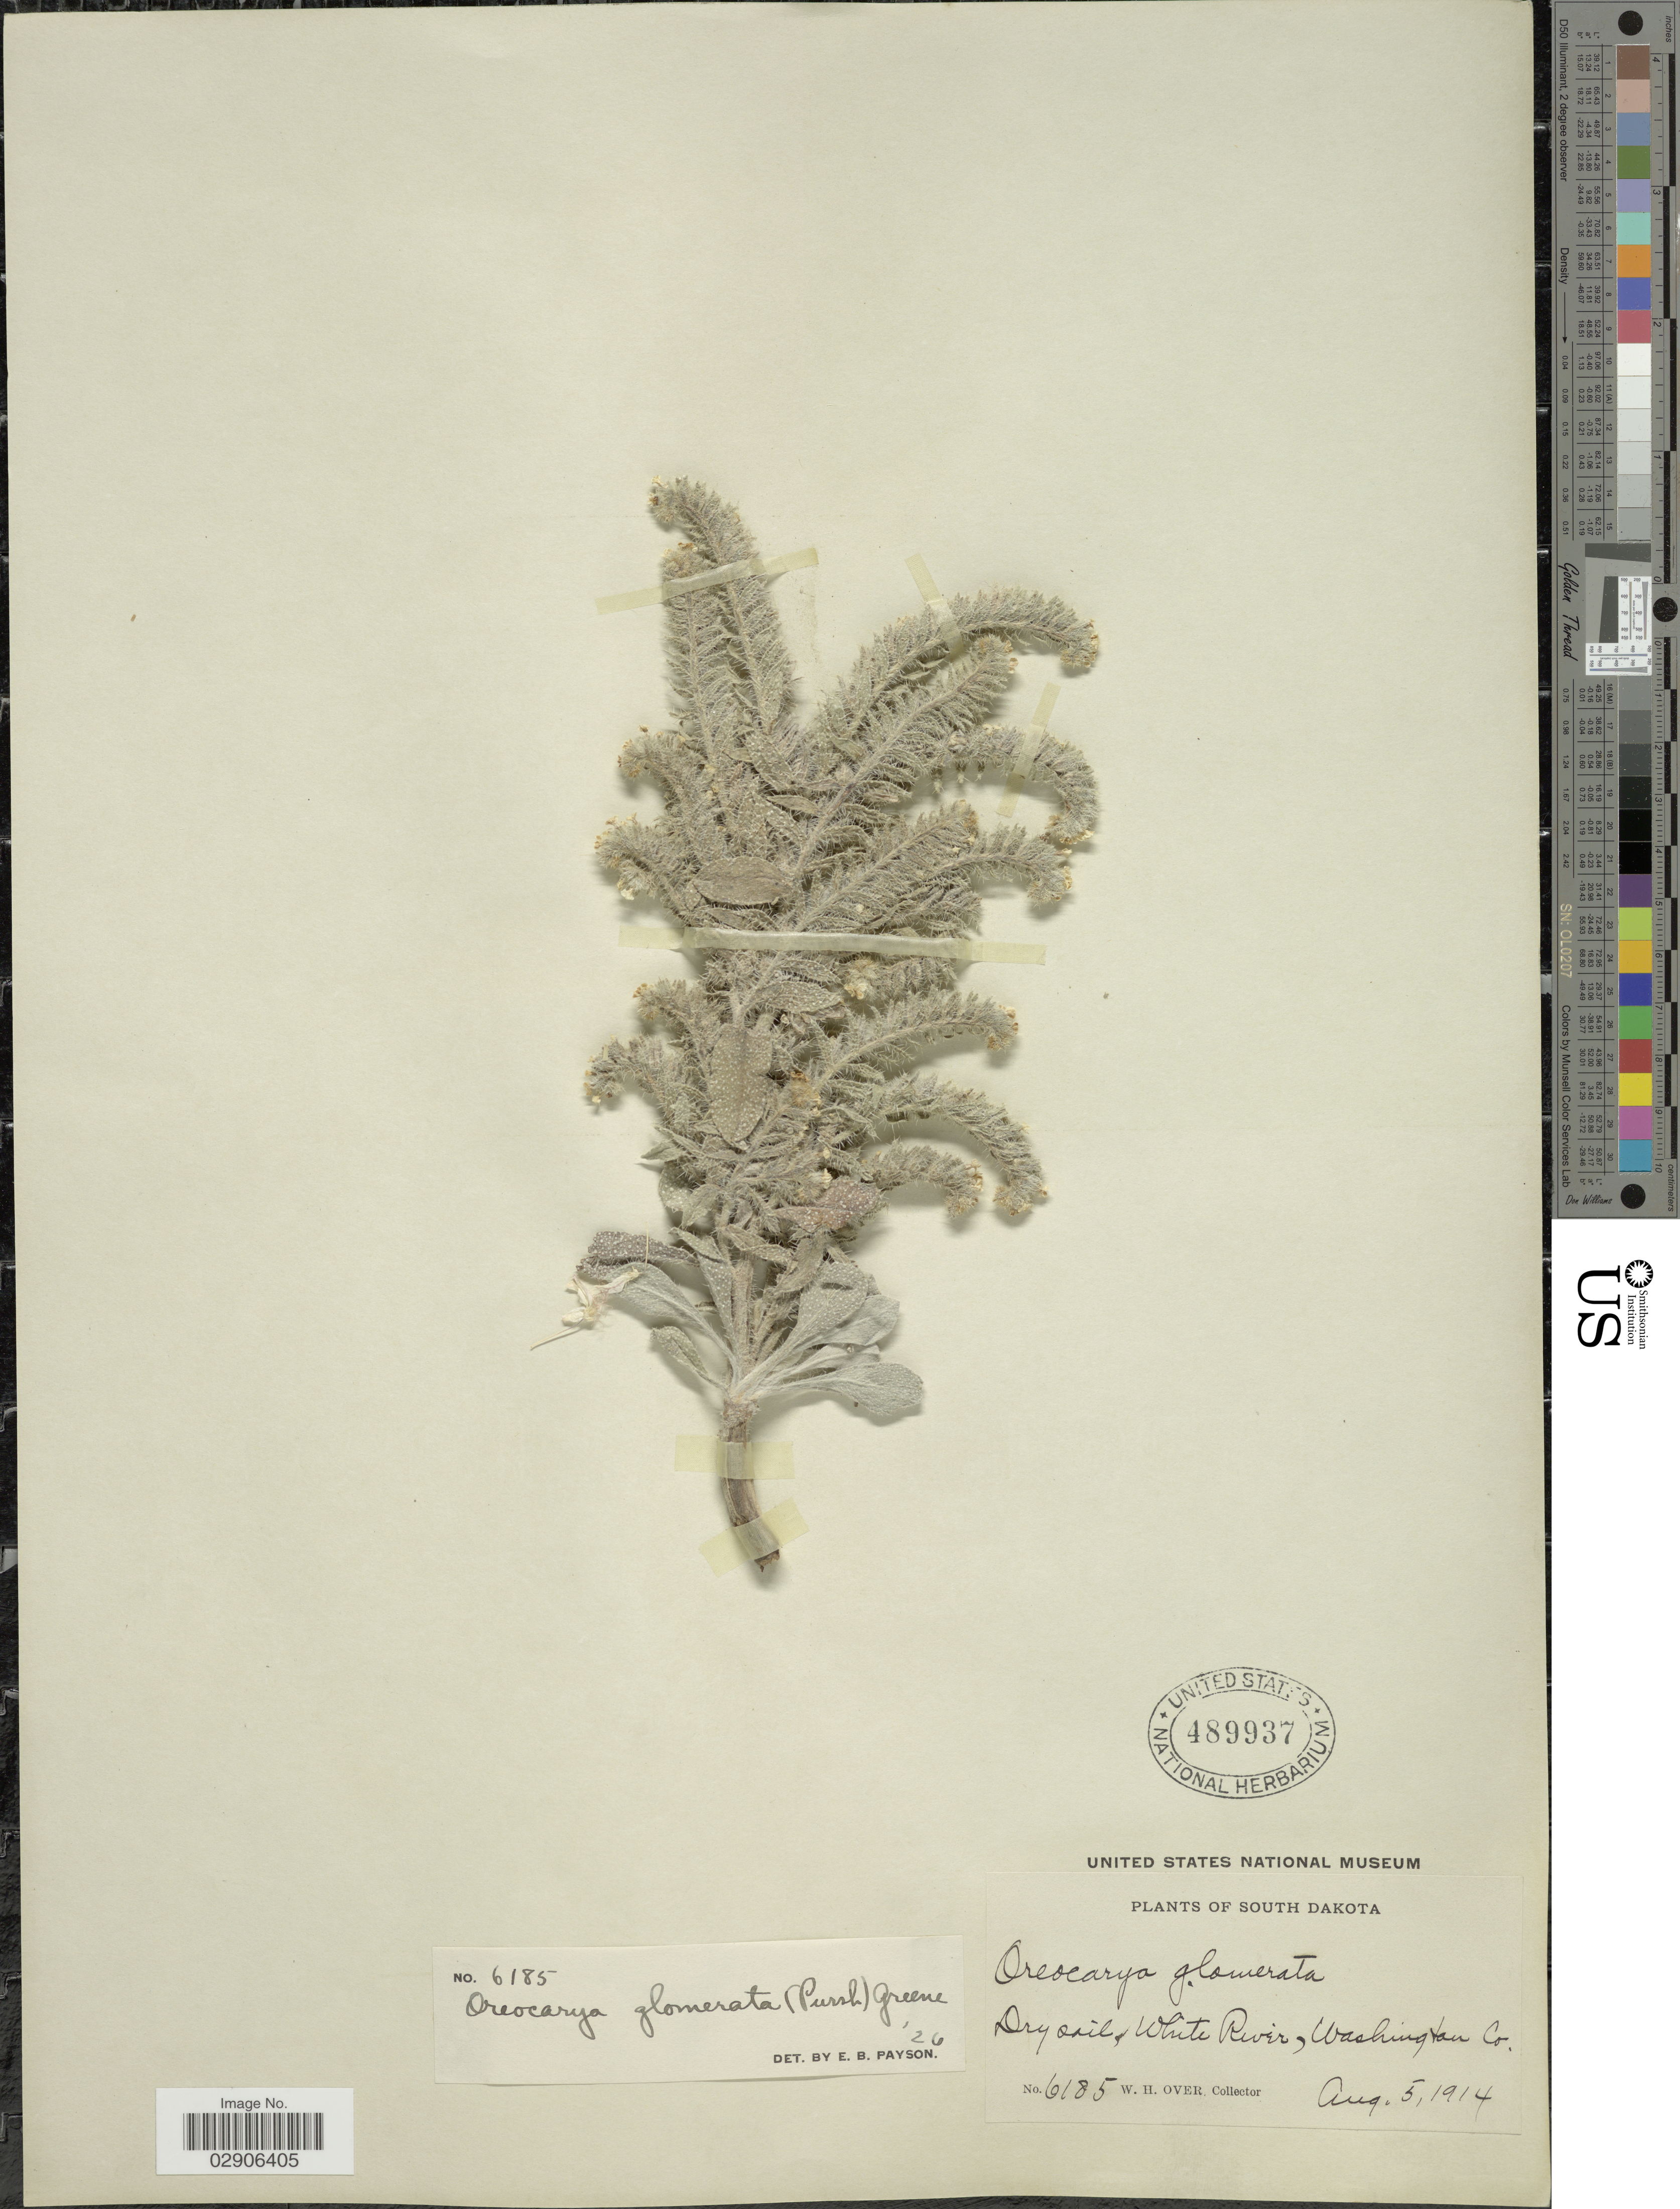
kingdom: Plantae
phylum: Tracheophyta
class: Magnoliopsida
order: Boraginales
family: Boraginaceae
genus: Cryptantha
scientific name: Cryptantha glomerata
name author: (G. Don) Lehm.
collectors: W. Over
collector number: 6185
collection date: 1914-08-05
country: United States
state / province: South Dakota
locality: Dry Soil, White River, Washington Co.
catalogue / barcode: US 489937